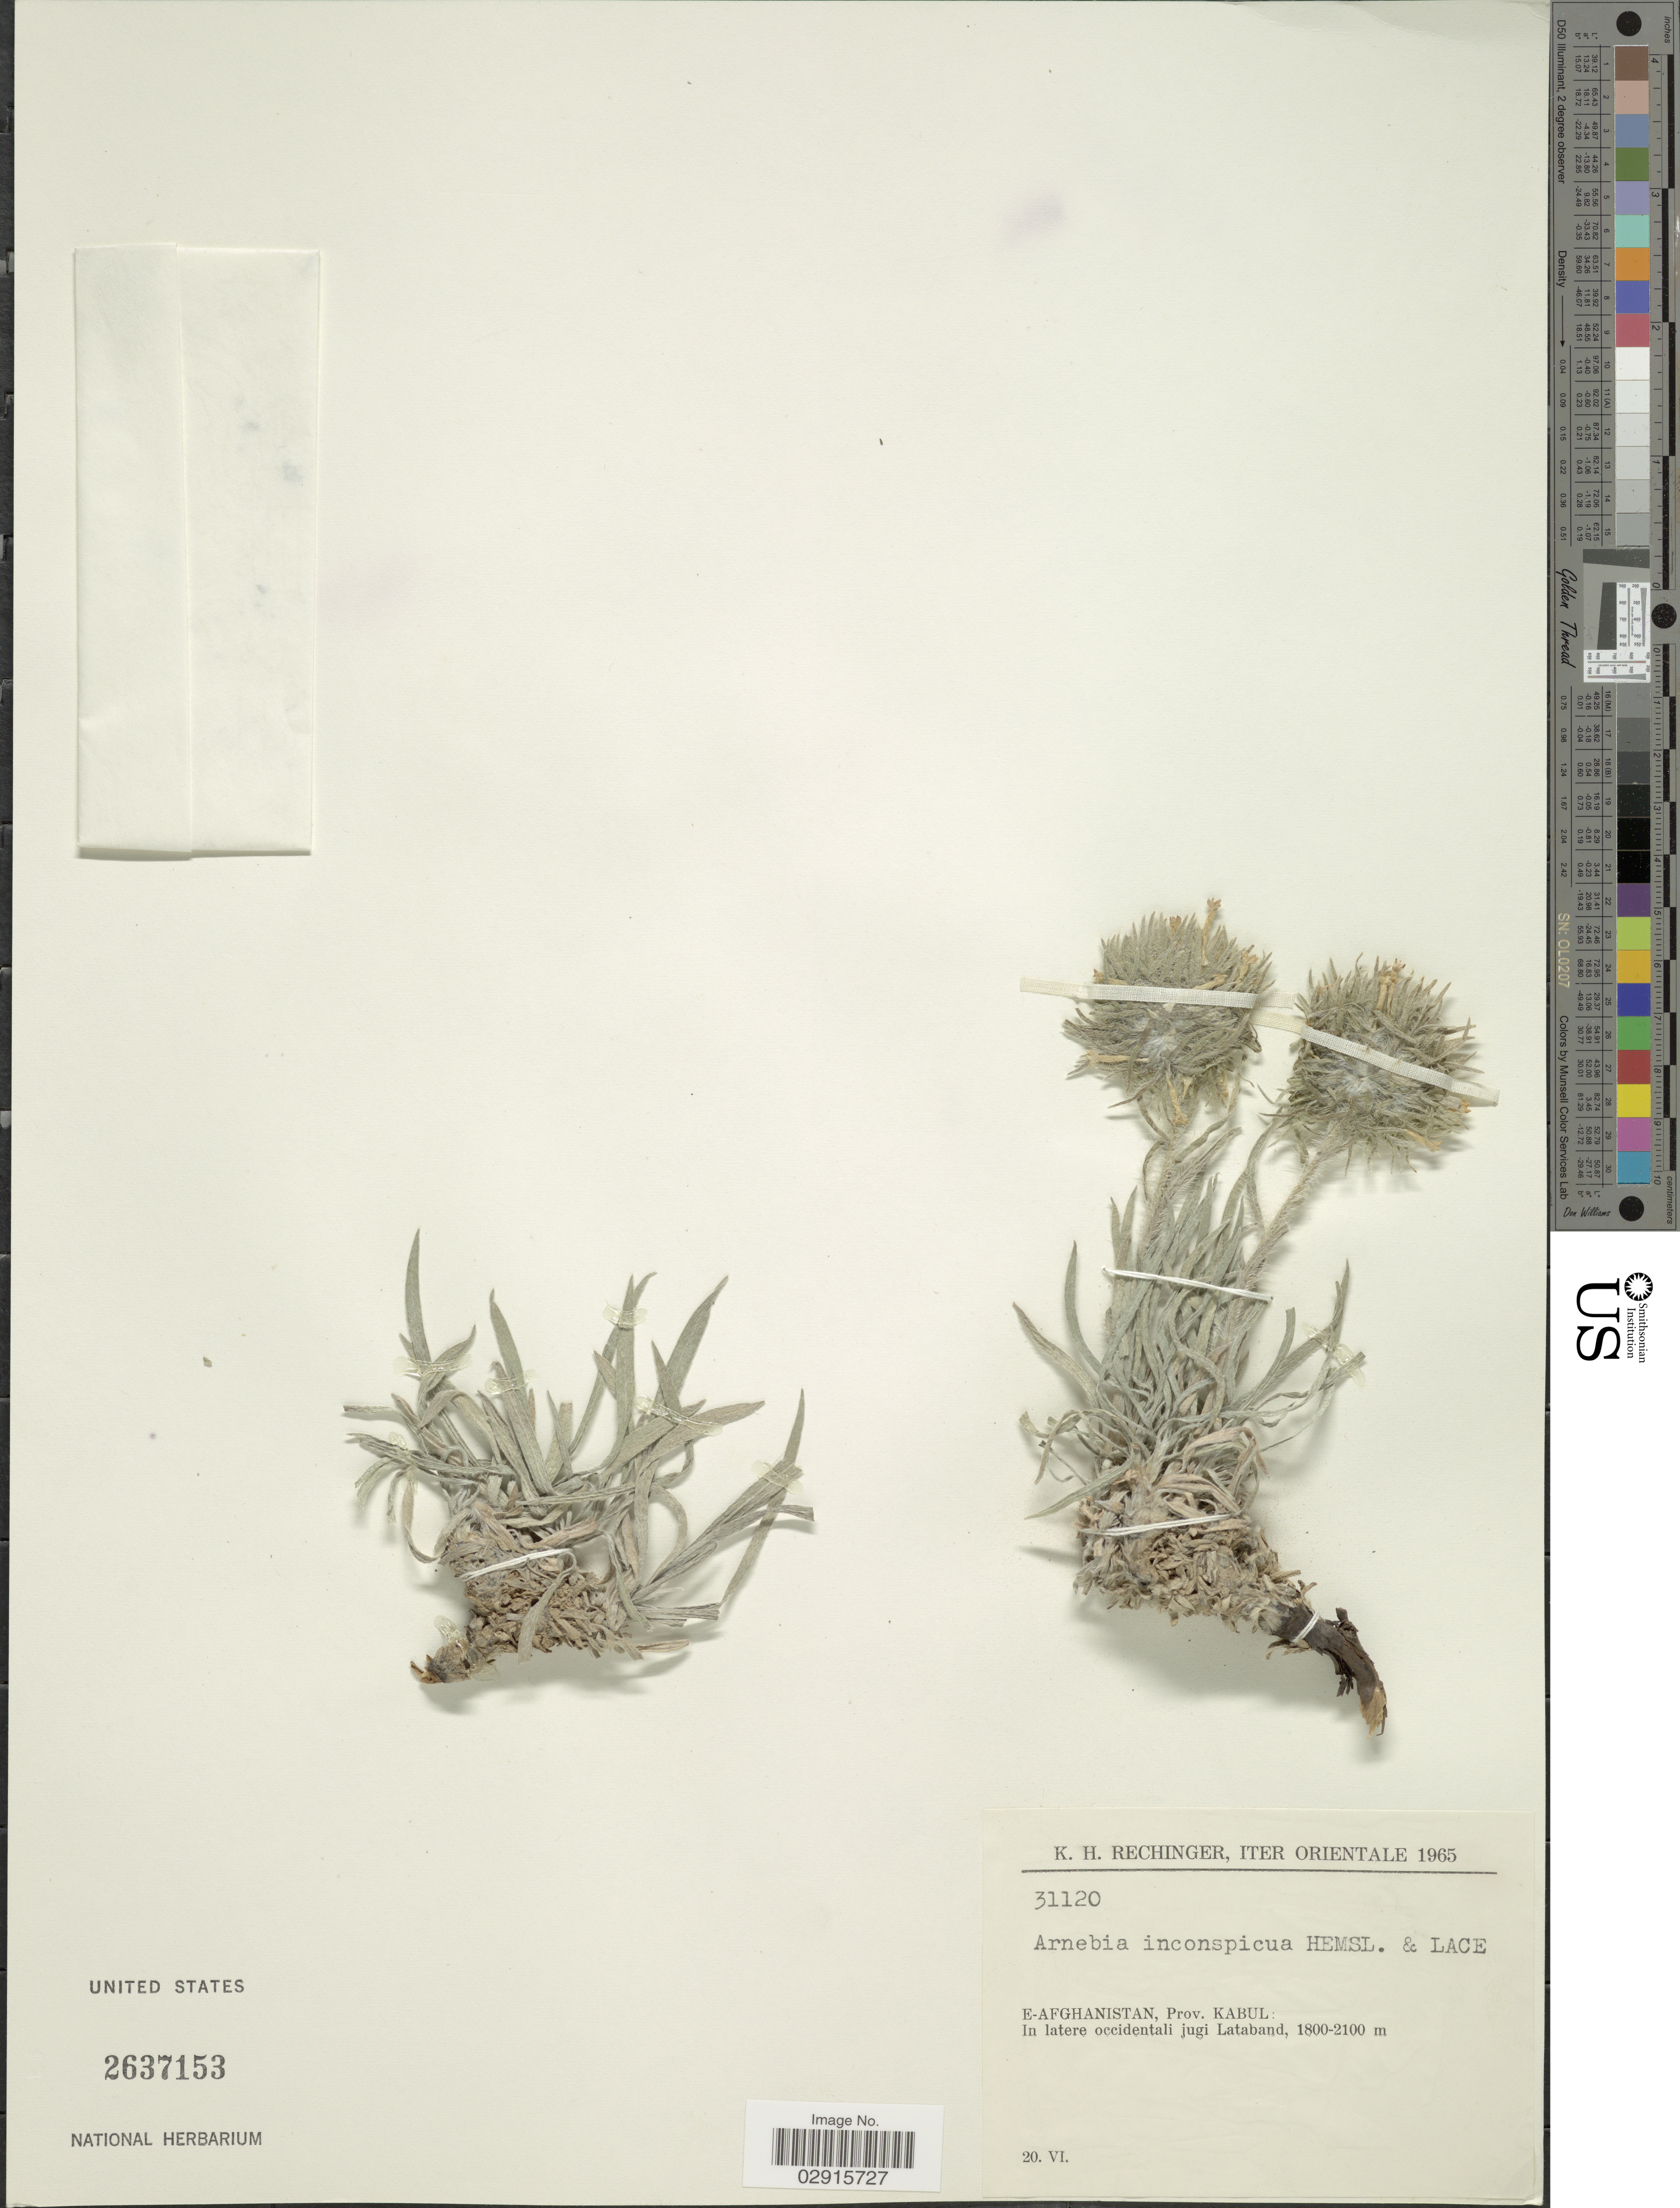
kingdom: Plantae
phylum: Tracheophyta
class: Magnoliopsida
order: Boraginales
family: Boraginaceae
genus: Arnebia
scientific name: Arnebia inconspicua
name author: Hemsl.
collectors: K. H. Rechinger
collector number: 31120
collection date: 1965-06-20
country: Afghanistan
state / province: Kabul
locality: Iter Orientale. E-Aghanistan. In latere occidentali jugi Lataband.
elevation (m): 1800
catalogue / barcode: US 2637153